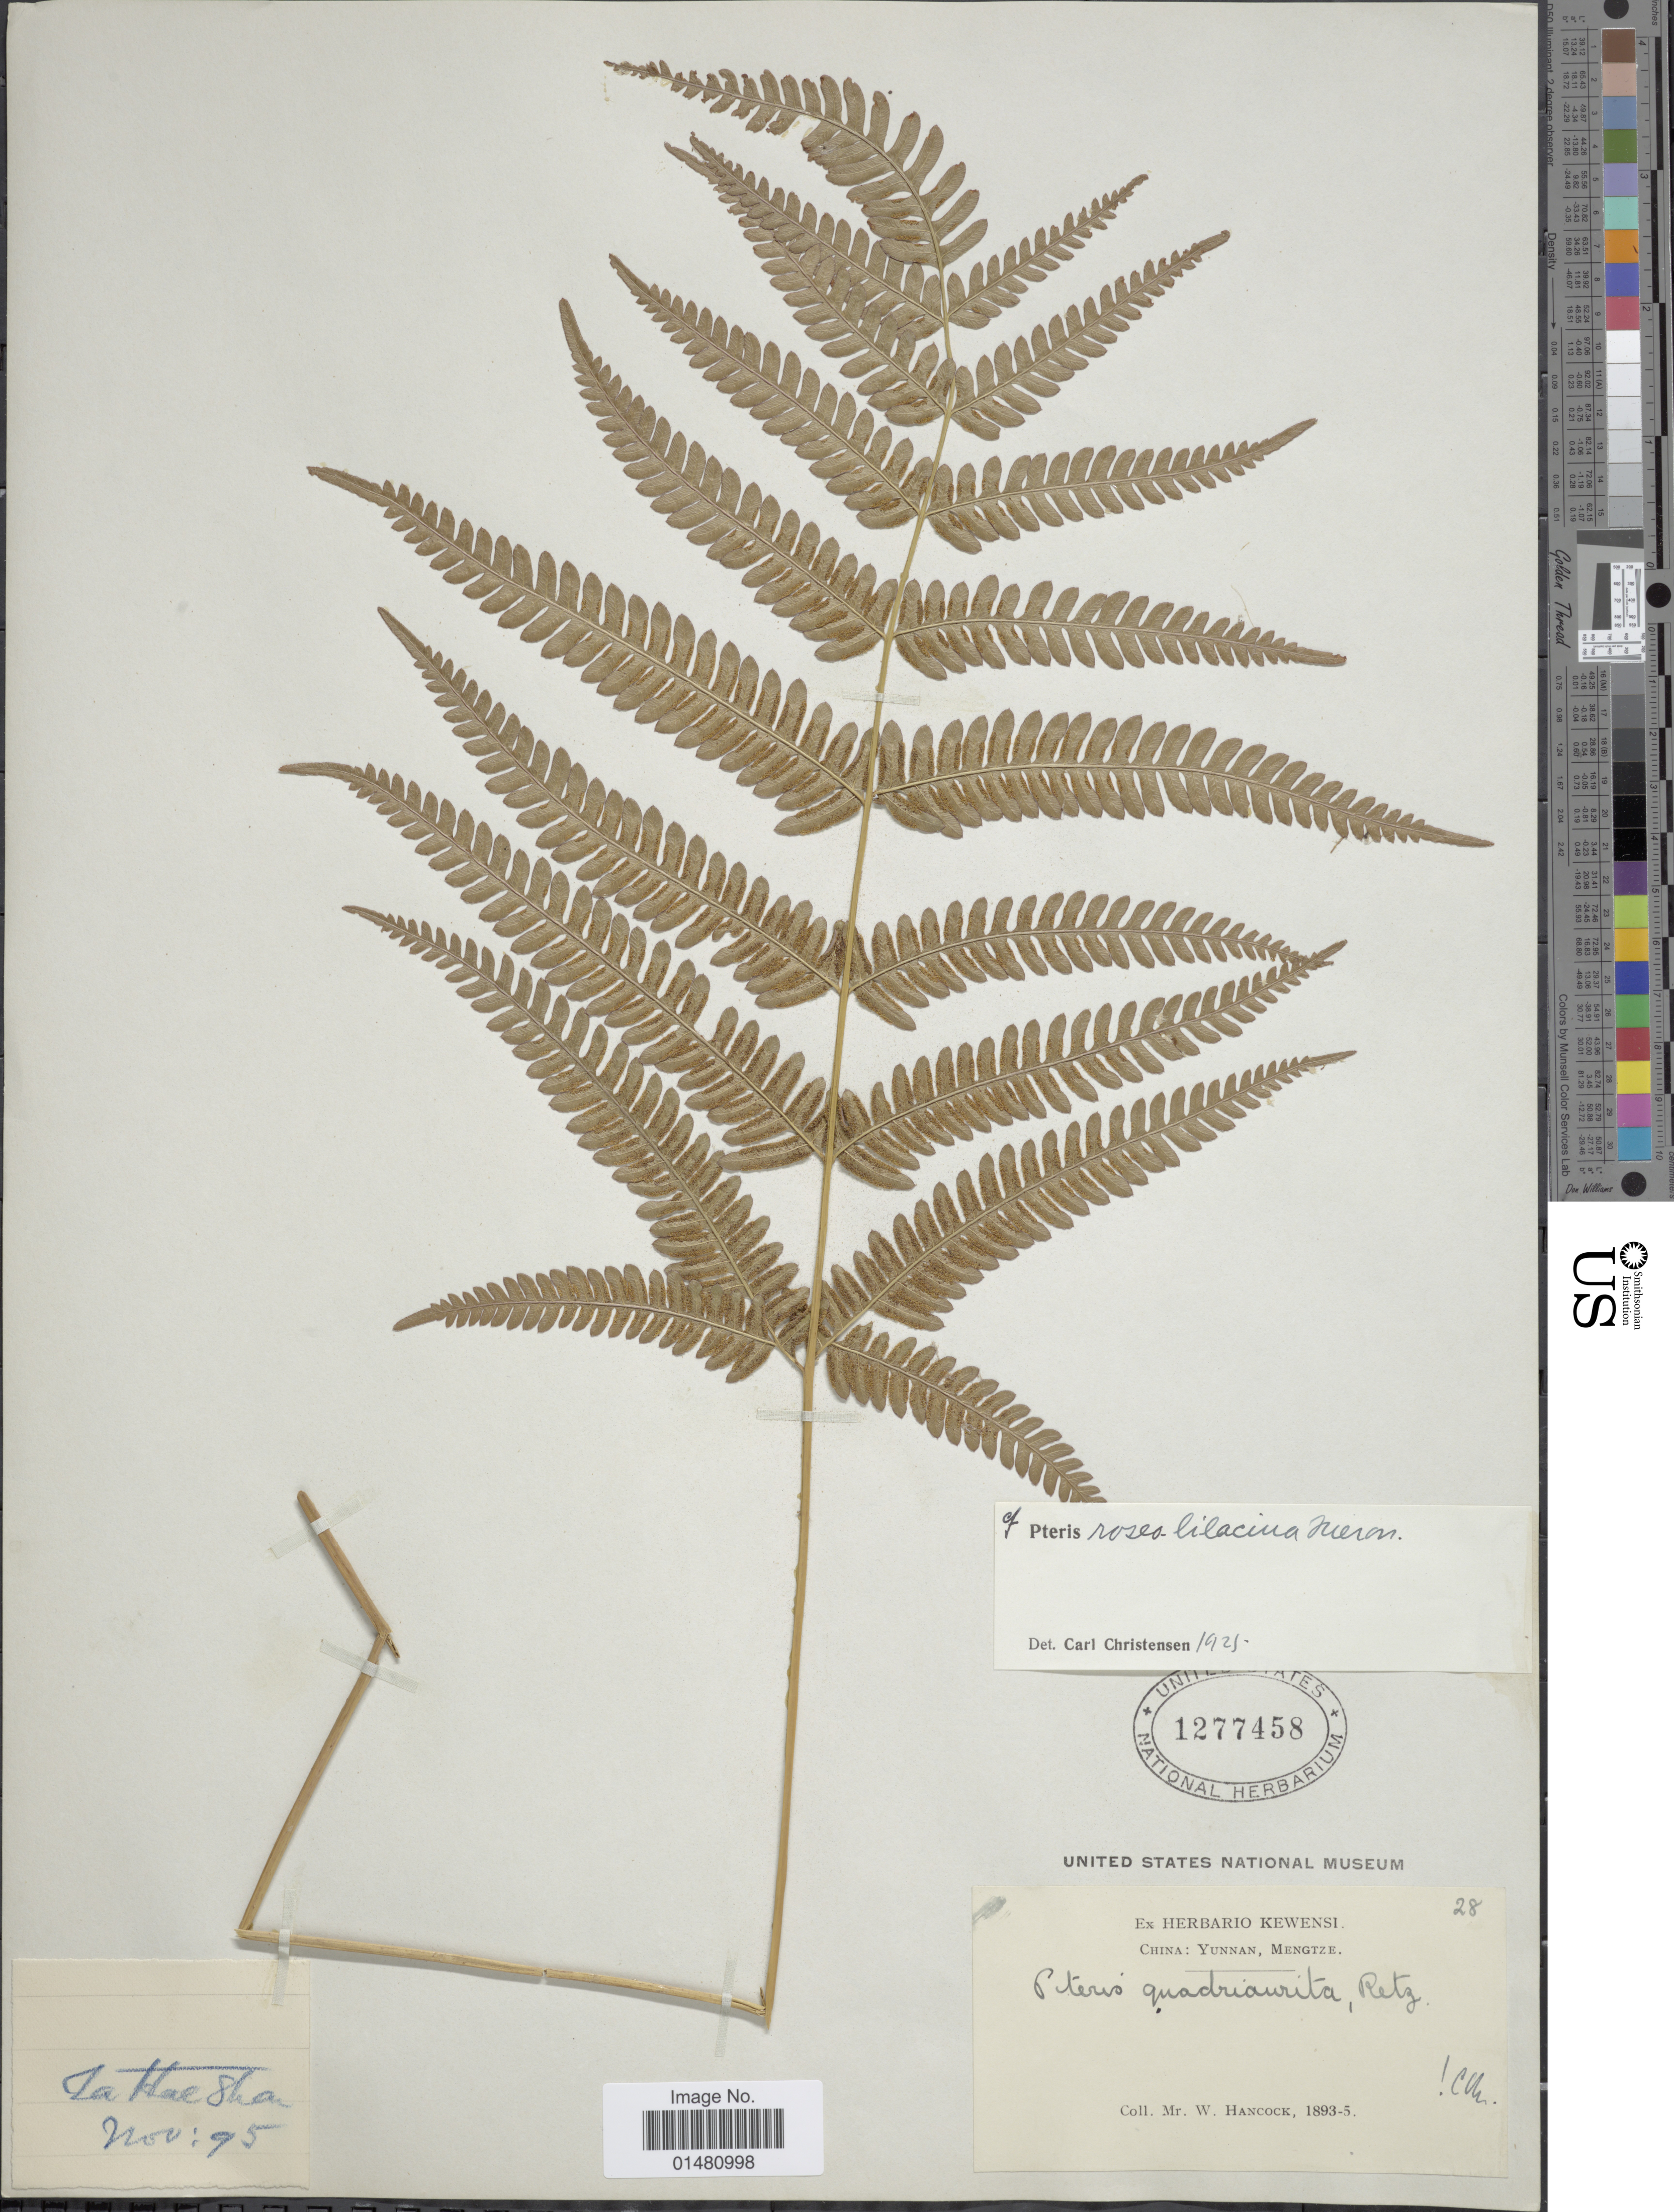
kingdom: Plantae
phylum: Tracheophyta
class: Polypodiopsida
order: Polypodiales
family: Pteridaceae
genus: Pteris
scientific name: Pteris roseolilacina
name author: Hieron.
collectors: W. Hancock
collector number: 28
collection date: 1893/1895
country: China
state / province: Yunnan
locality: Mengtze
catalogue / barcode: US 1277458